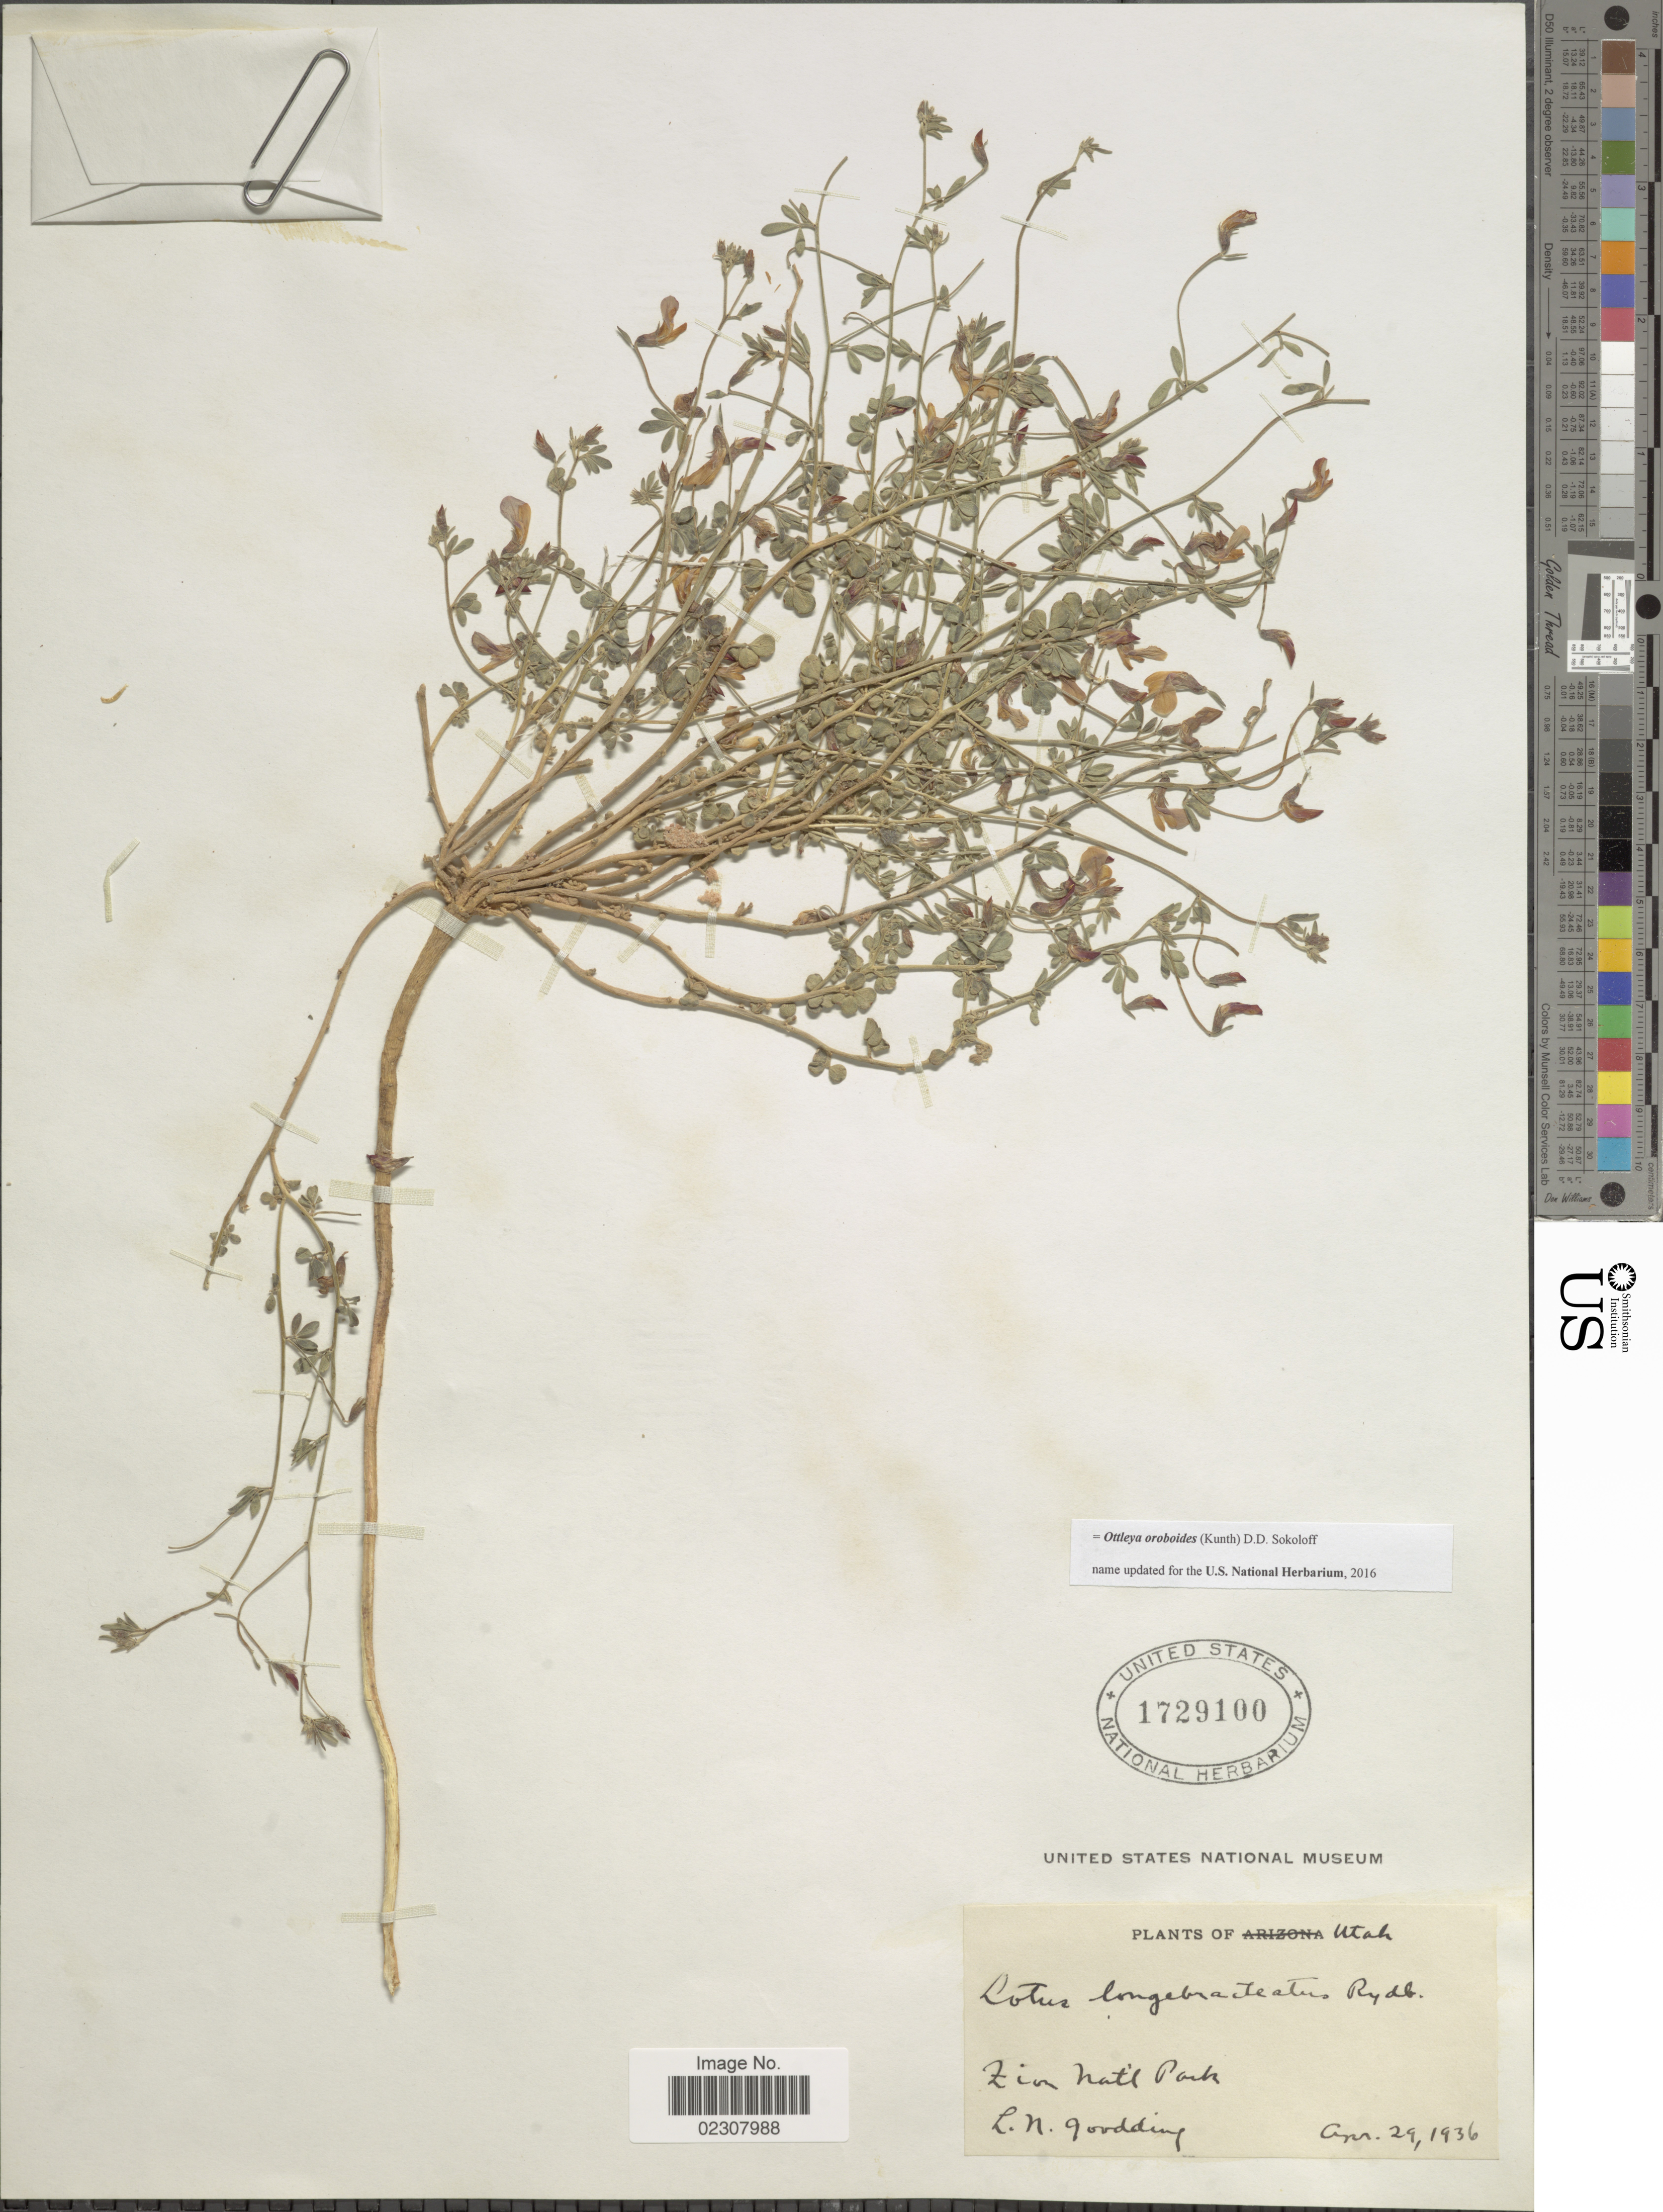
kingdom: Plantae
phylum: Tracheophyta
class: Magnoliopsida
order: Fabales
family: Fabaceae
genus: Ottleya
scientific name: Ottleya oroboides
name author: (Kunth) D.D. Sokoloff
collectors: L. N. Goodding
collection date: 1936-04-29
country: United States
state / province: Utah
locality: Zion Natl. Park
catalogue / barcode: US 1729100